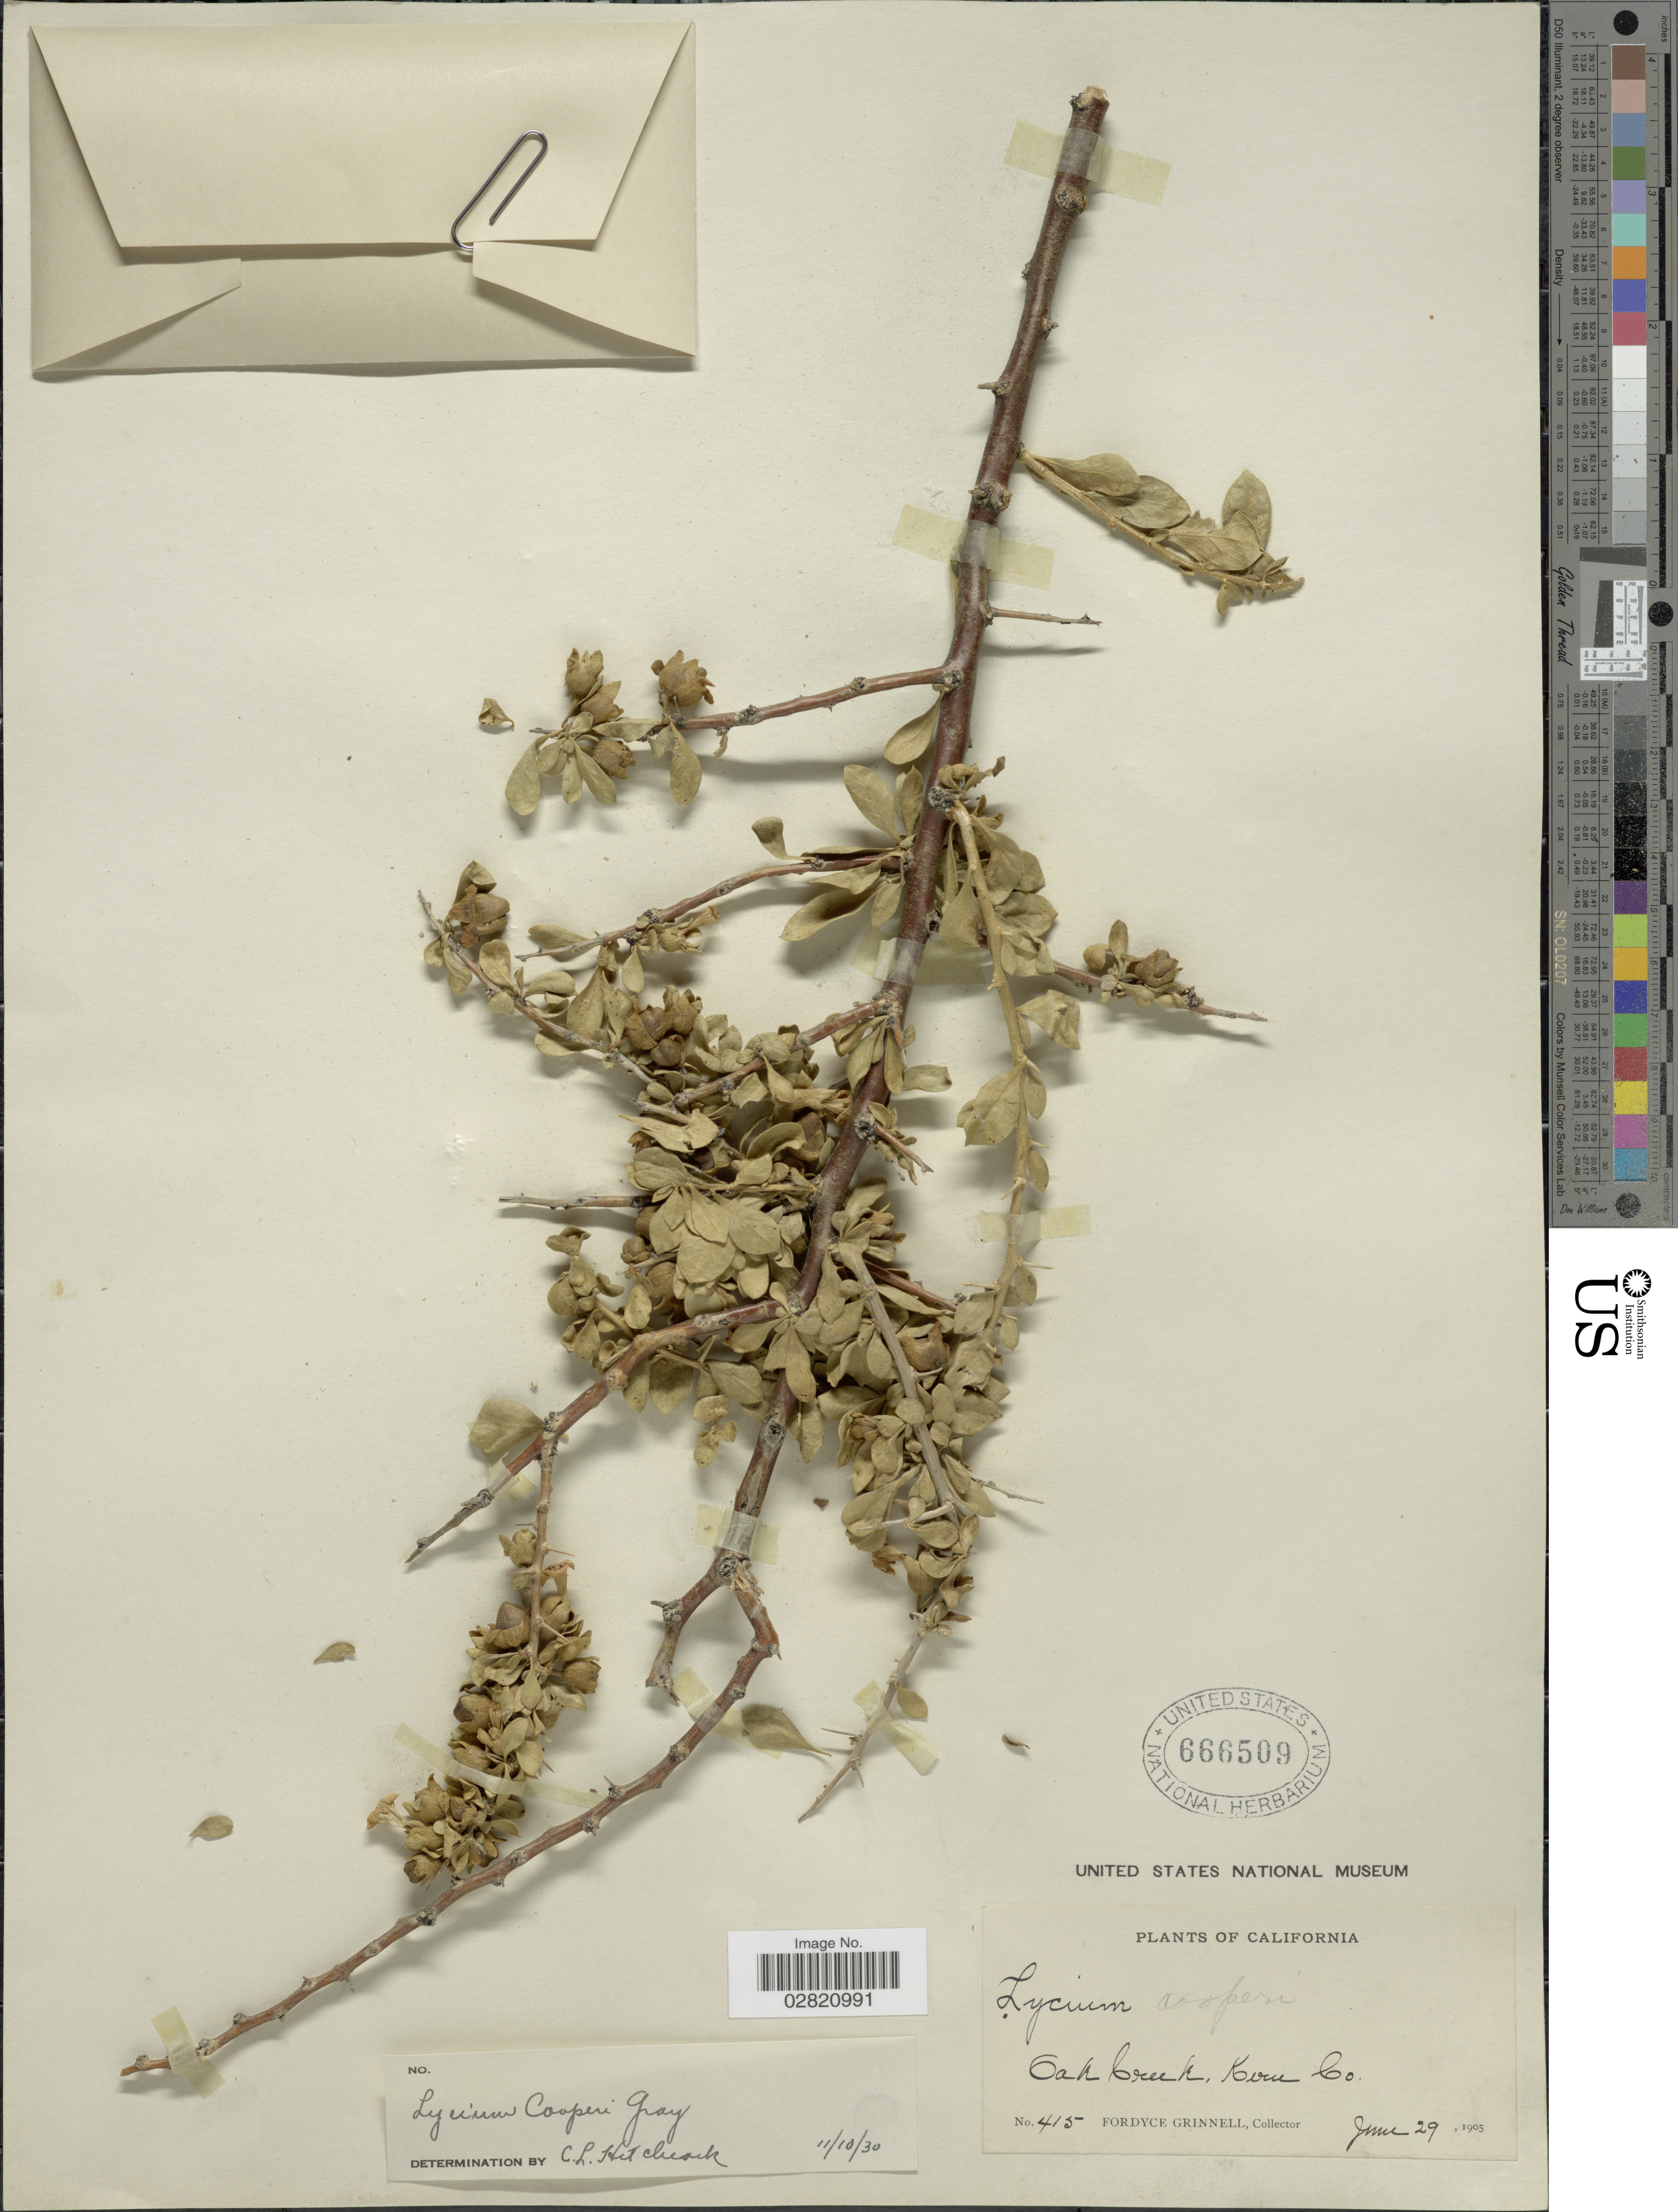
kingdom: Plantae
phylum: Tracheophyta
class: Magnoliopsida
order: Solanales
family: Solanaceae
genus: Lycium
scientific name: Lycium cooperi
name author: A. Gray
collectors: F. Grinnell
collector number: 415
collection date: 1905-06-29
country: United States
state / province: California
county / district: Kern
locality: Oak Creek, Kern Co.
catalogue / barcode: US 666509